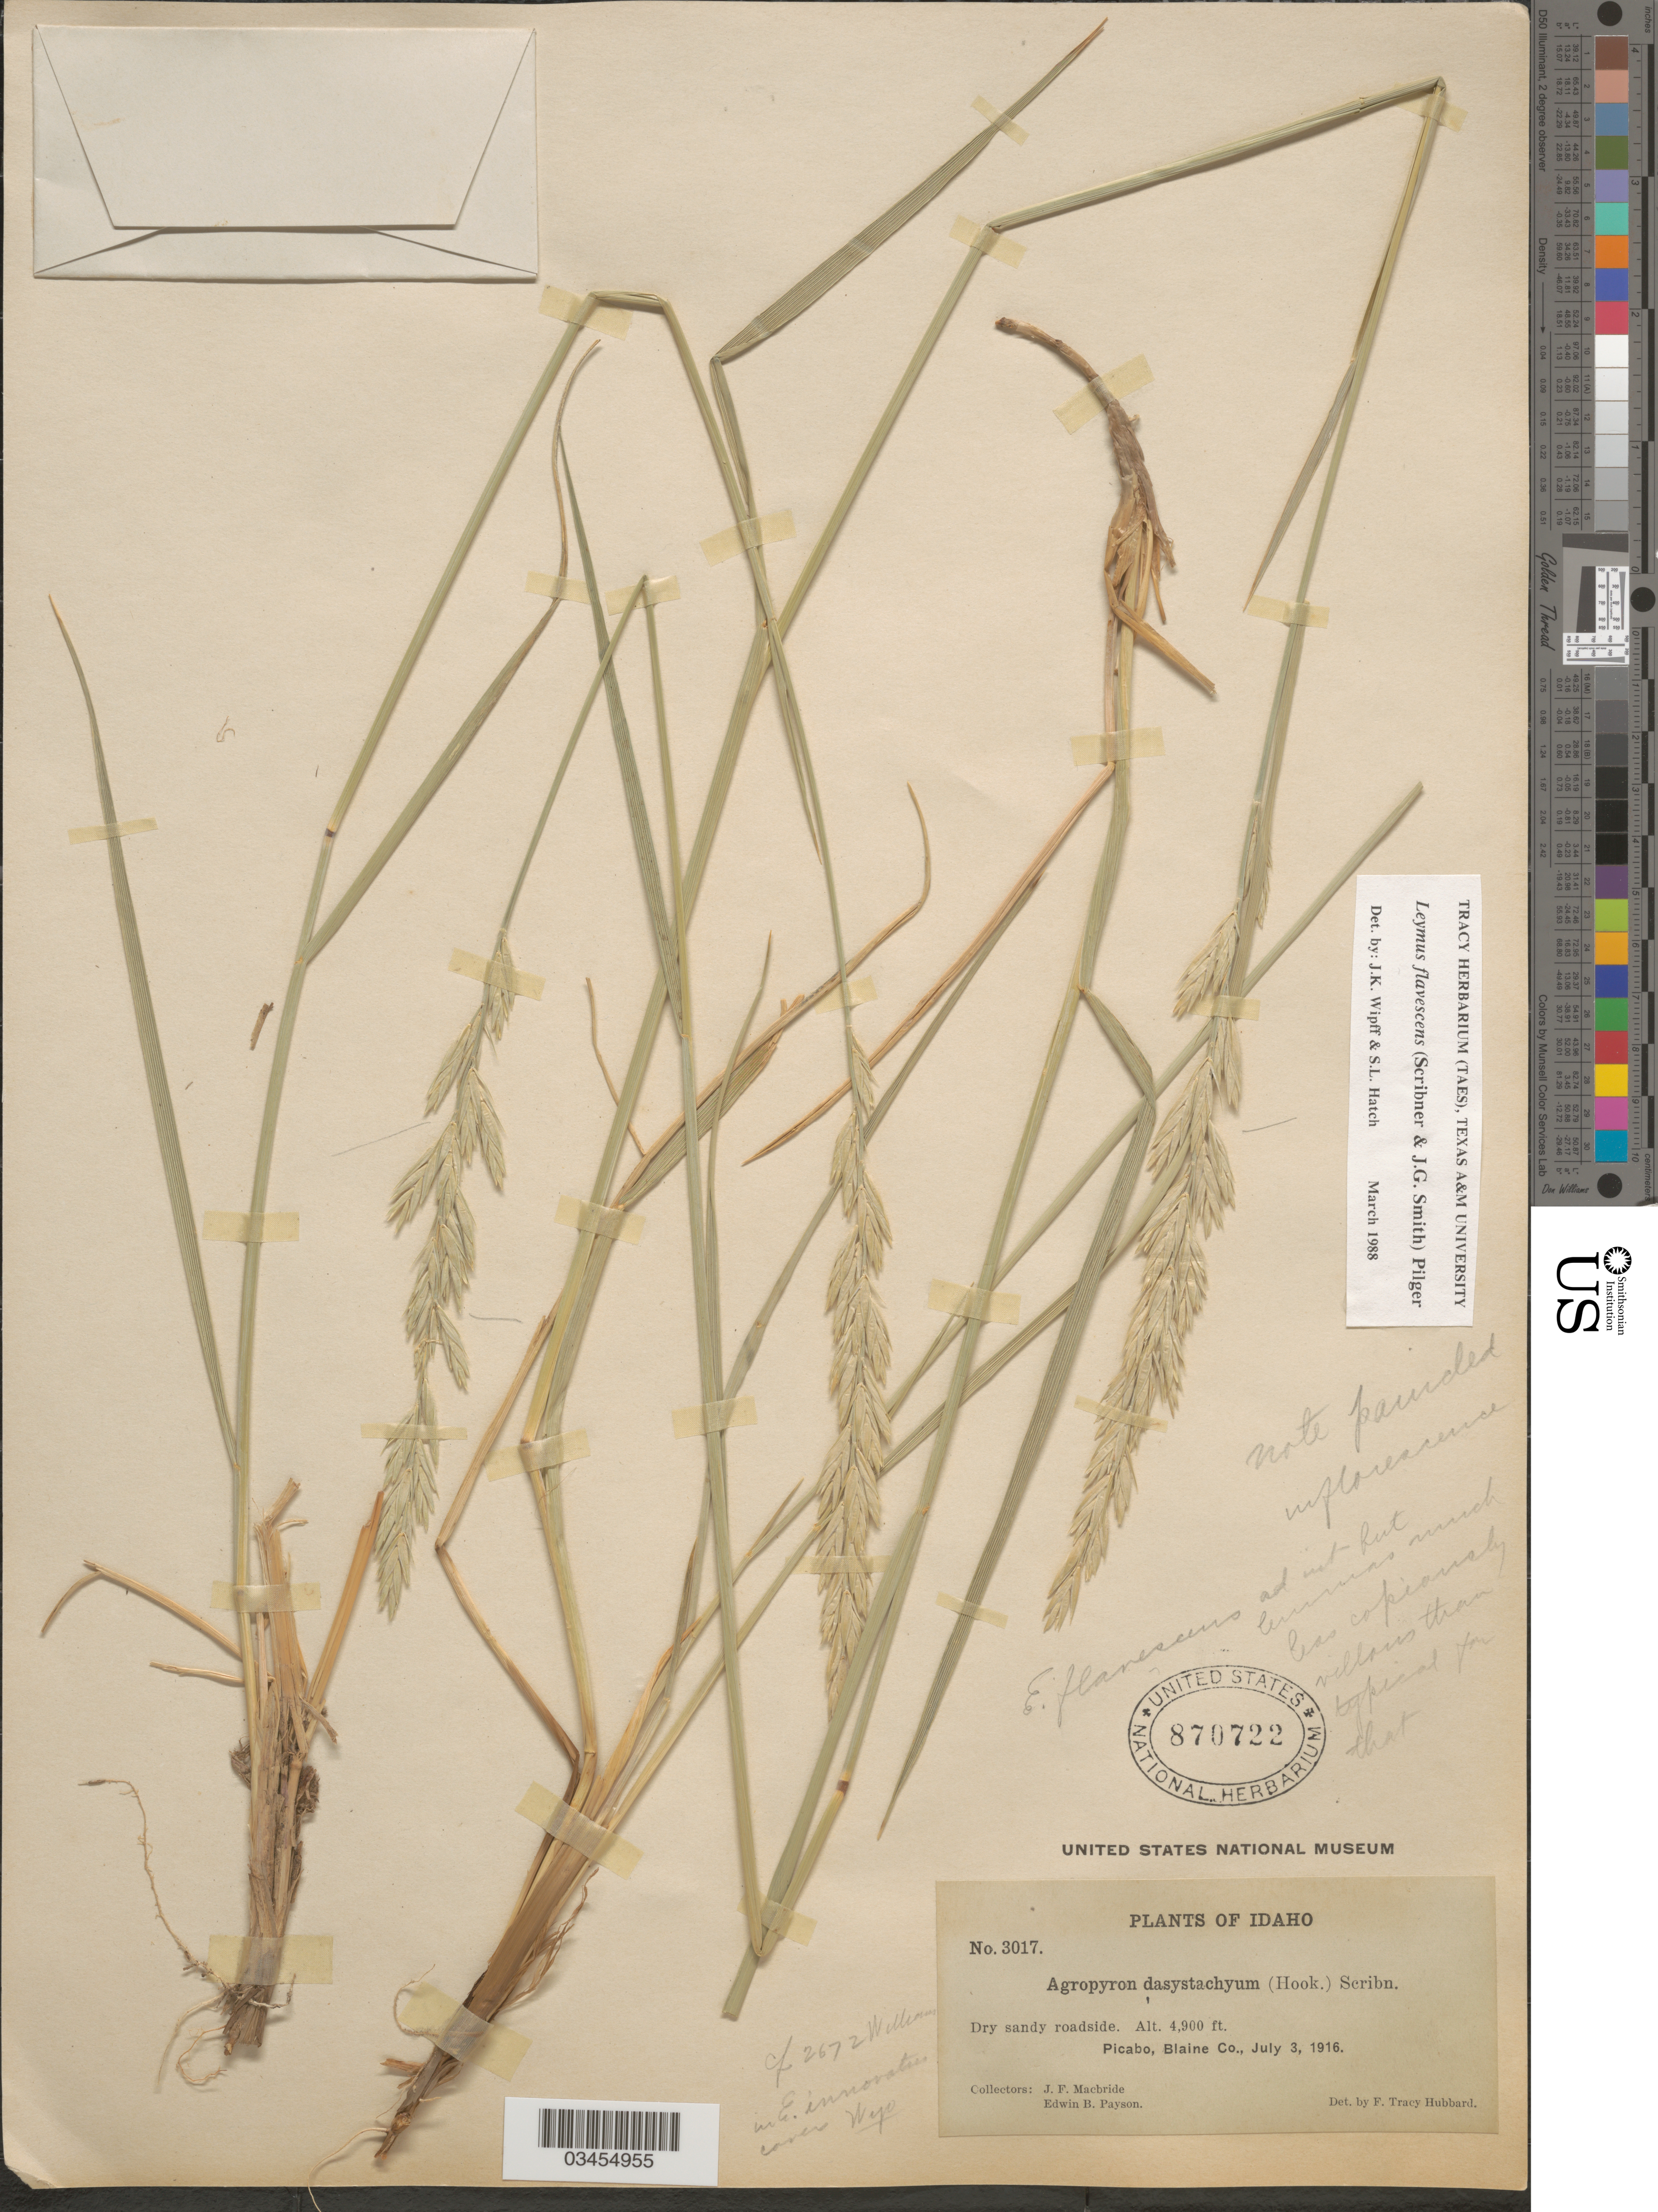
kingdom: Plantae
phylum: Tracheophyta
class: Liliopsida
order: Poales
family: Poaceae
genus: Leymus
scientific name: Leymus flavescens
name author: (Scribn. & J.G. Sm.) Pilg.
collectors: J. F. Macbride & E. B. Payson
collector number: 3017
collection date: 1916-07-03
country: United States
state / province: Idaho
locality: Dry sandy roadside. Picabo, Blaine Co.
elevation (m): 1494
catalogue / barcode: US 870722